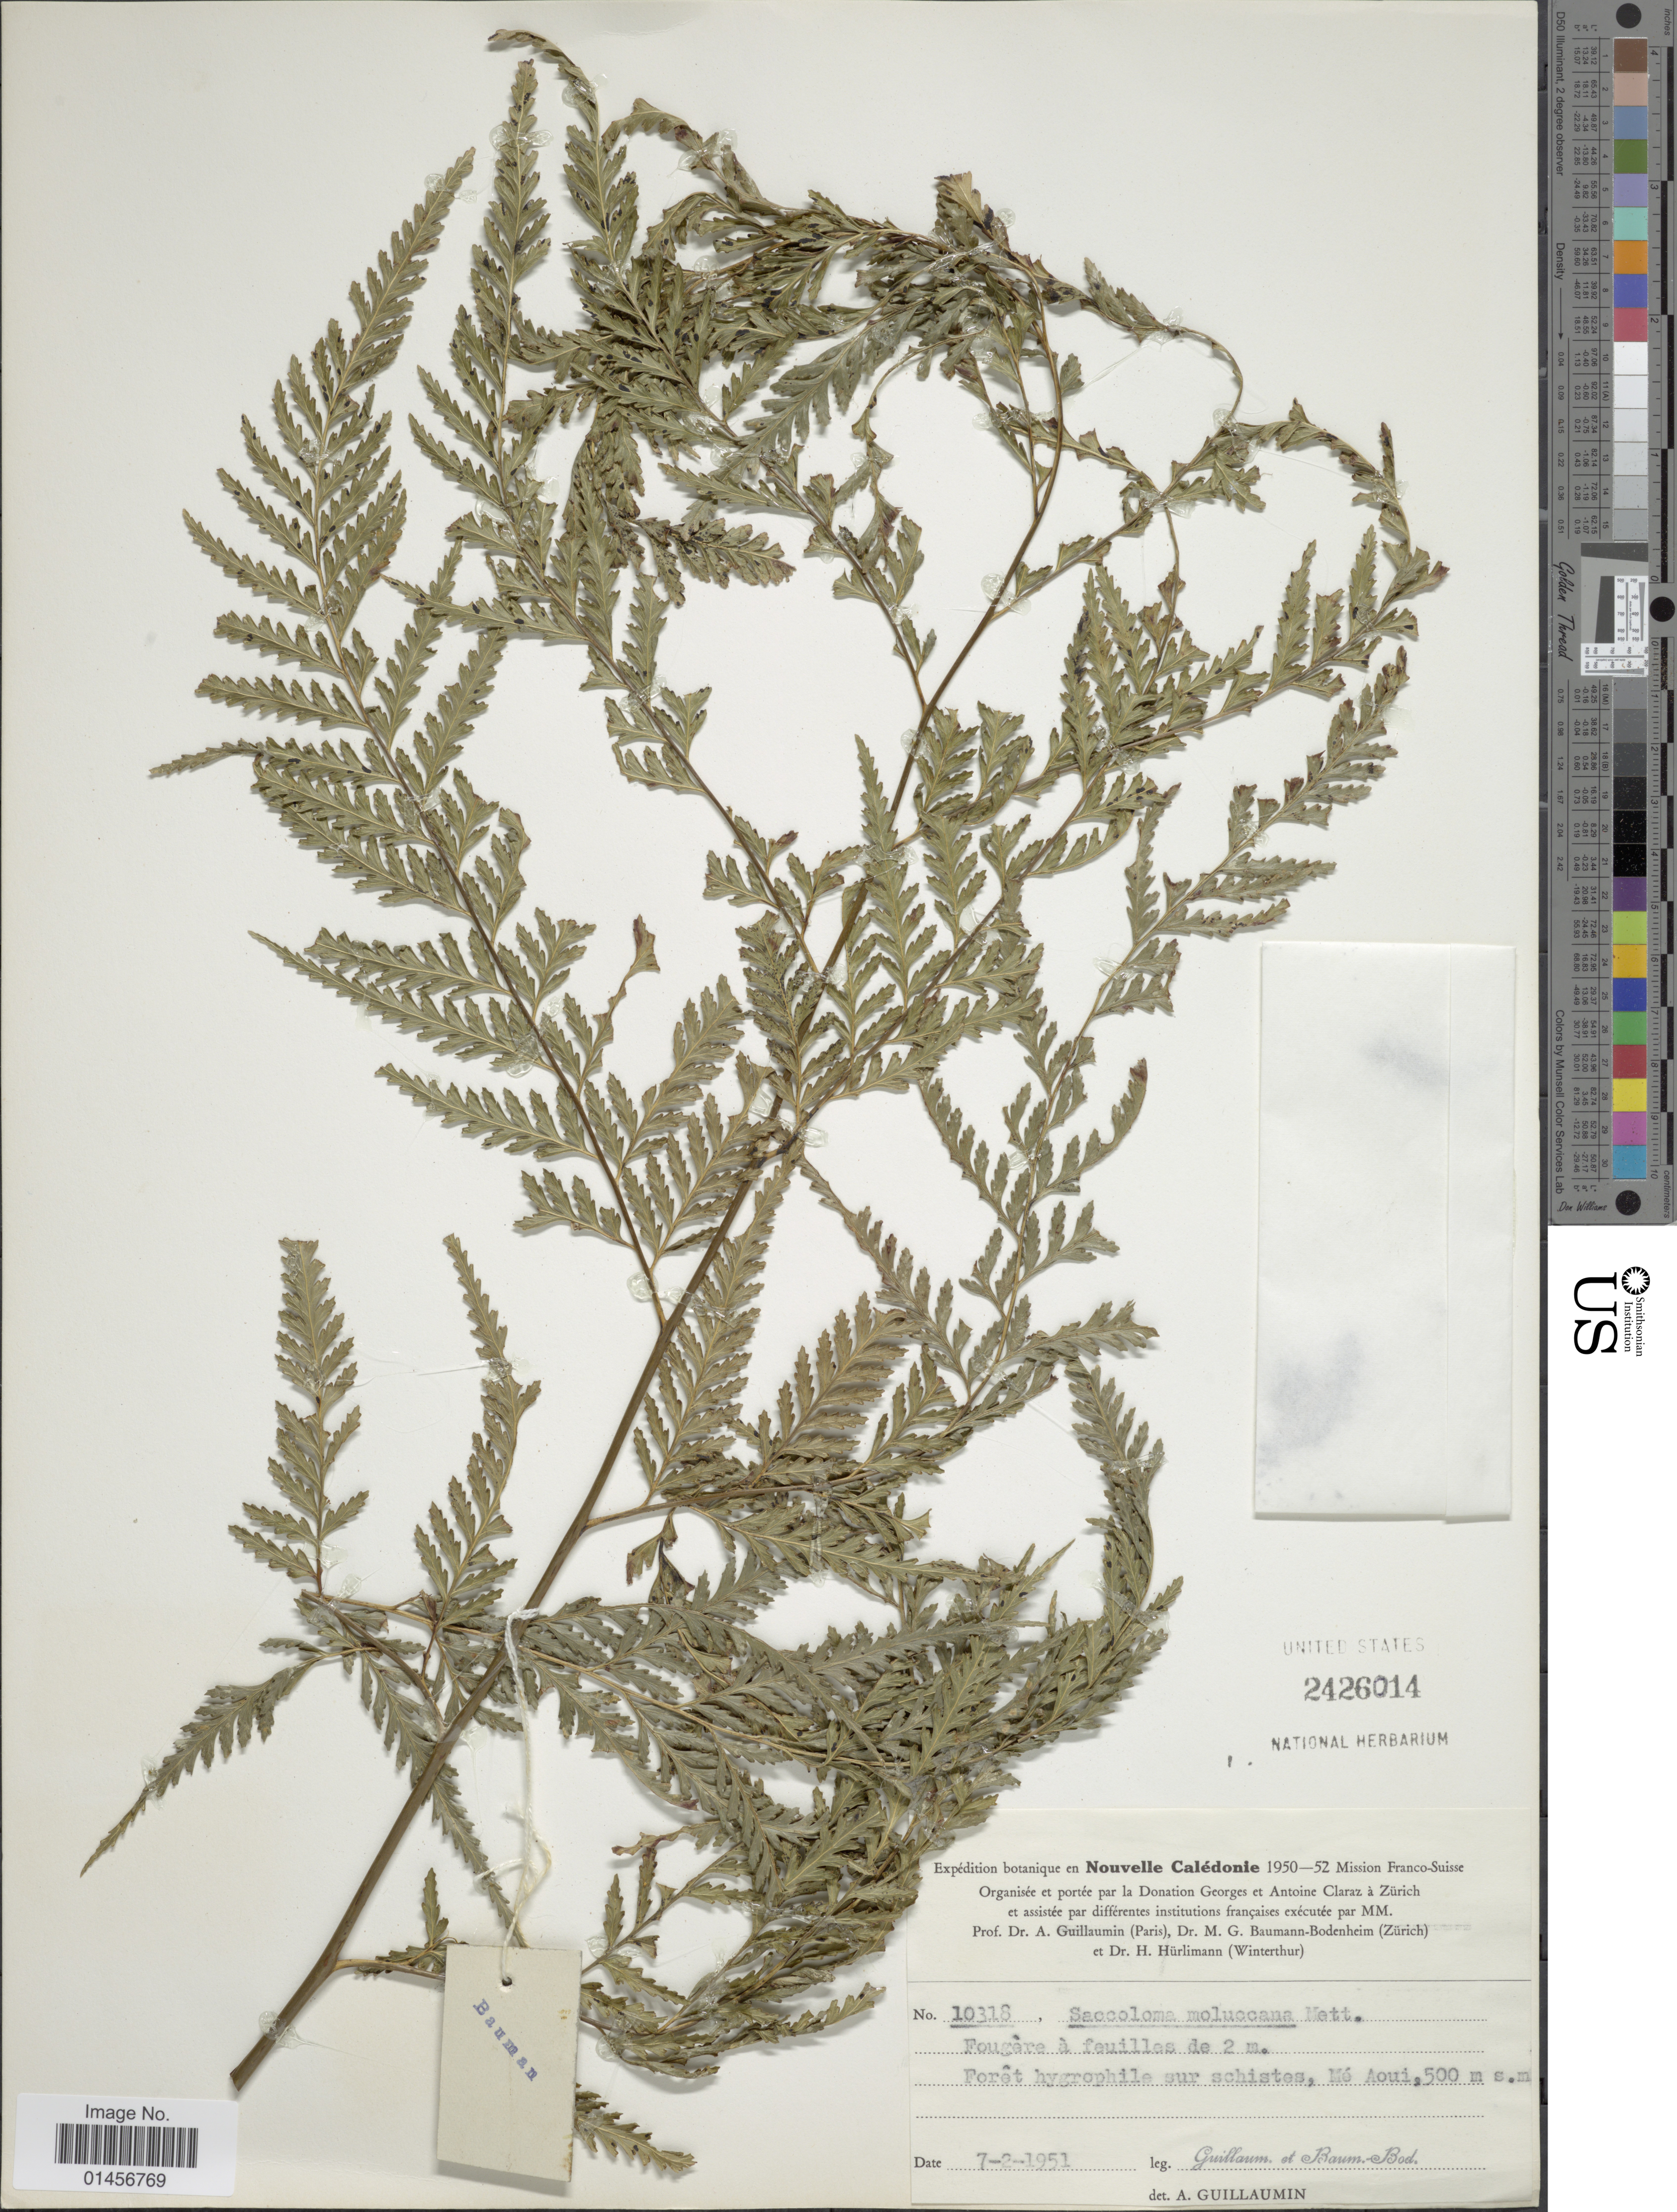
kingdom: Plantae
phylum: Tracheophyta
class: Polypodiopsida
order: Polypodiales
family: Saccolomataceae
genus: Saccoloma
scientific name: Saccoloma tenue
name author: (Brack.) Mett.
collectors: A. Guillaumin & M. G. Baumann-Bodenheim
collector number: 10318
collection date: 1951-02-07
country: New Caledonia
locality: Nouvelle Caledonie, Foret hygrophile sur schistes, Mu Aoui.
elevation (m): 500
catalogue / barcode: US 2426014